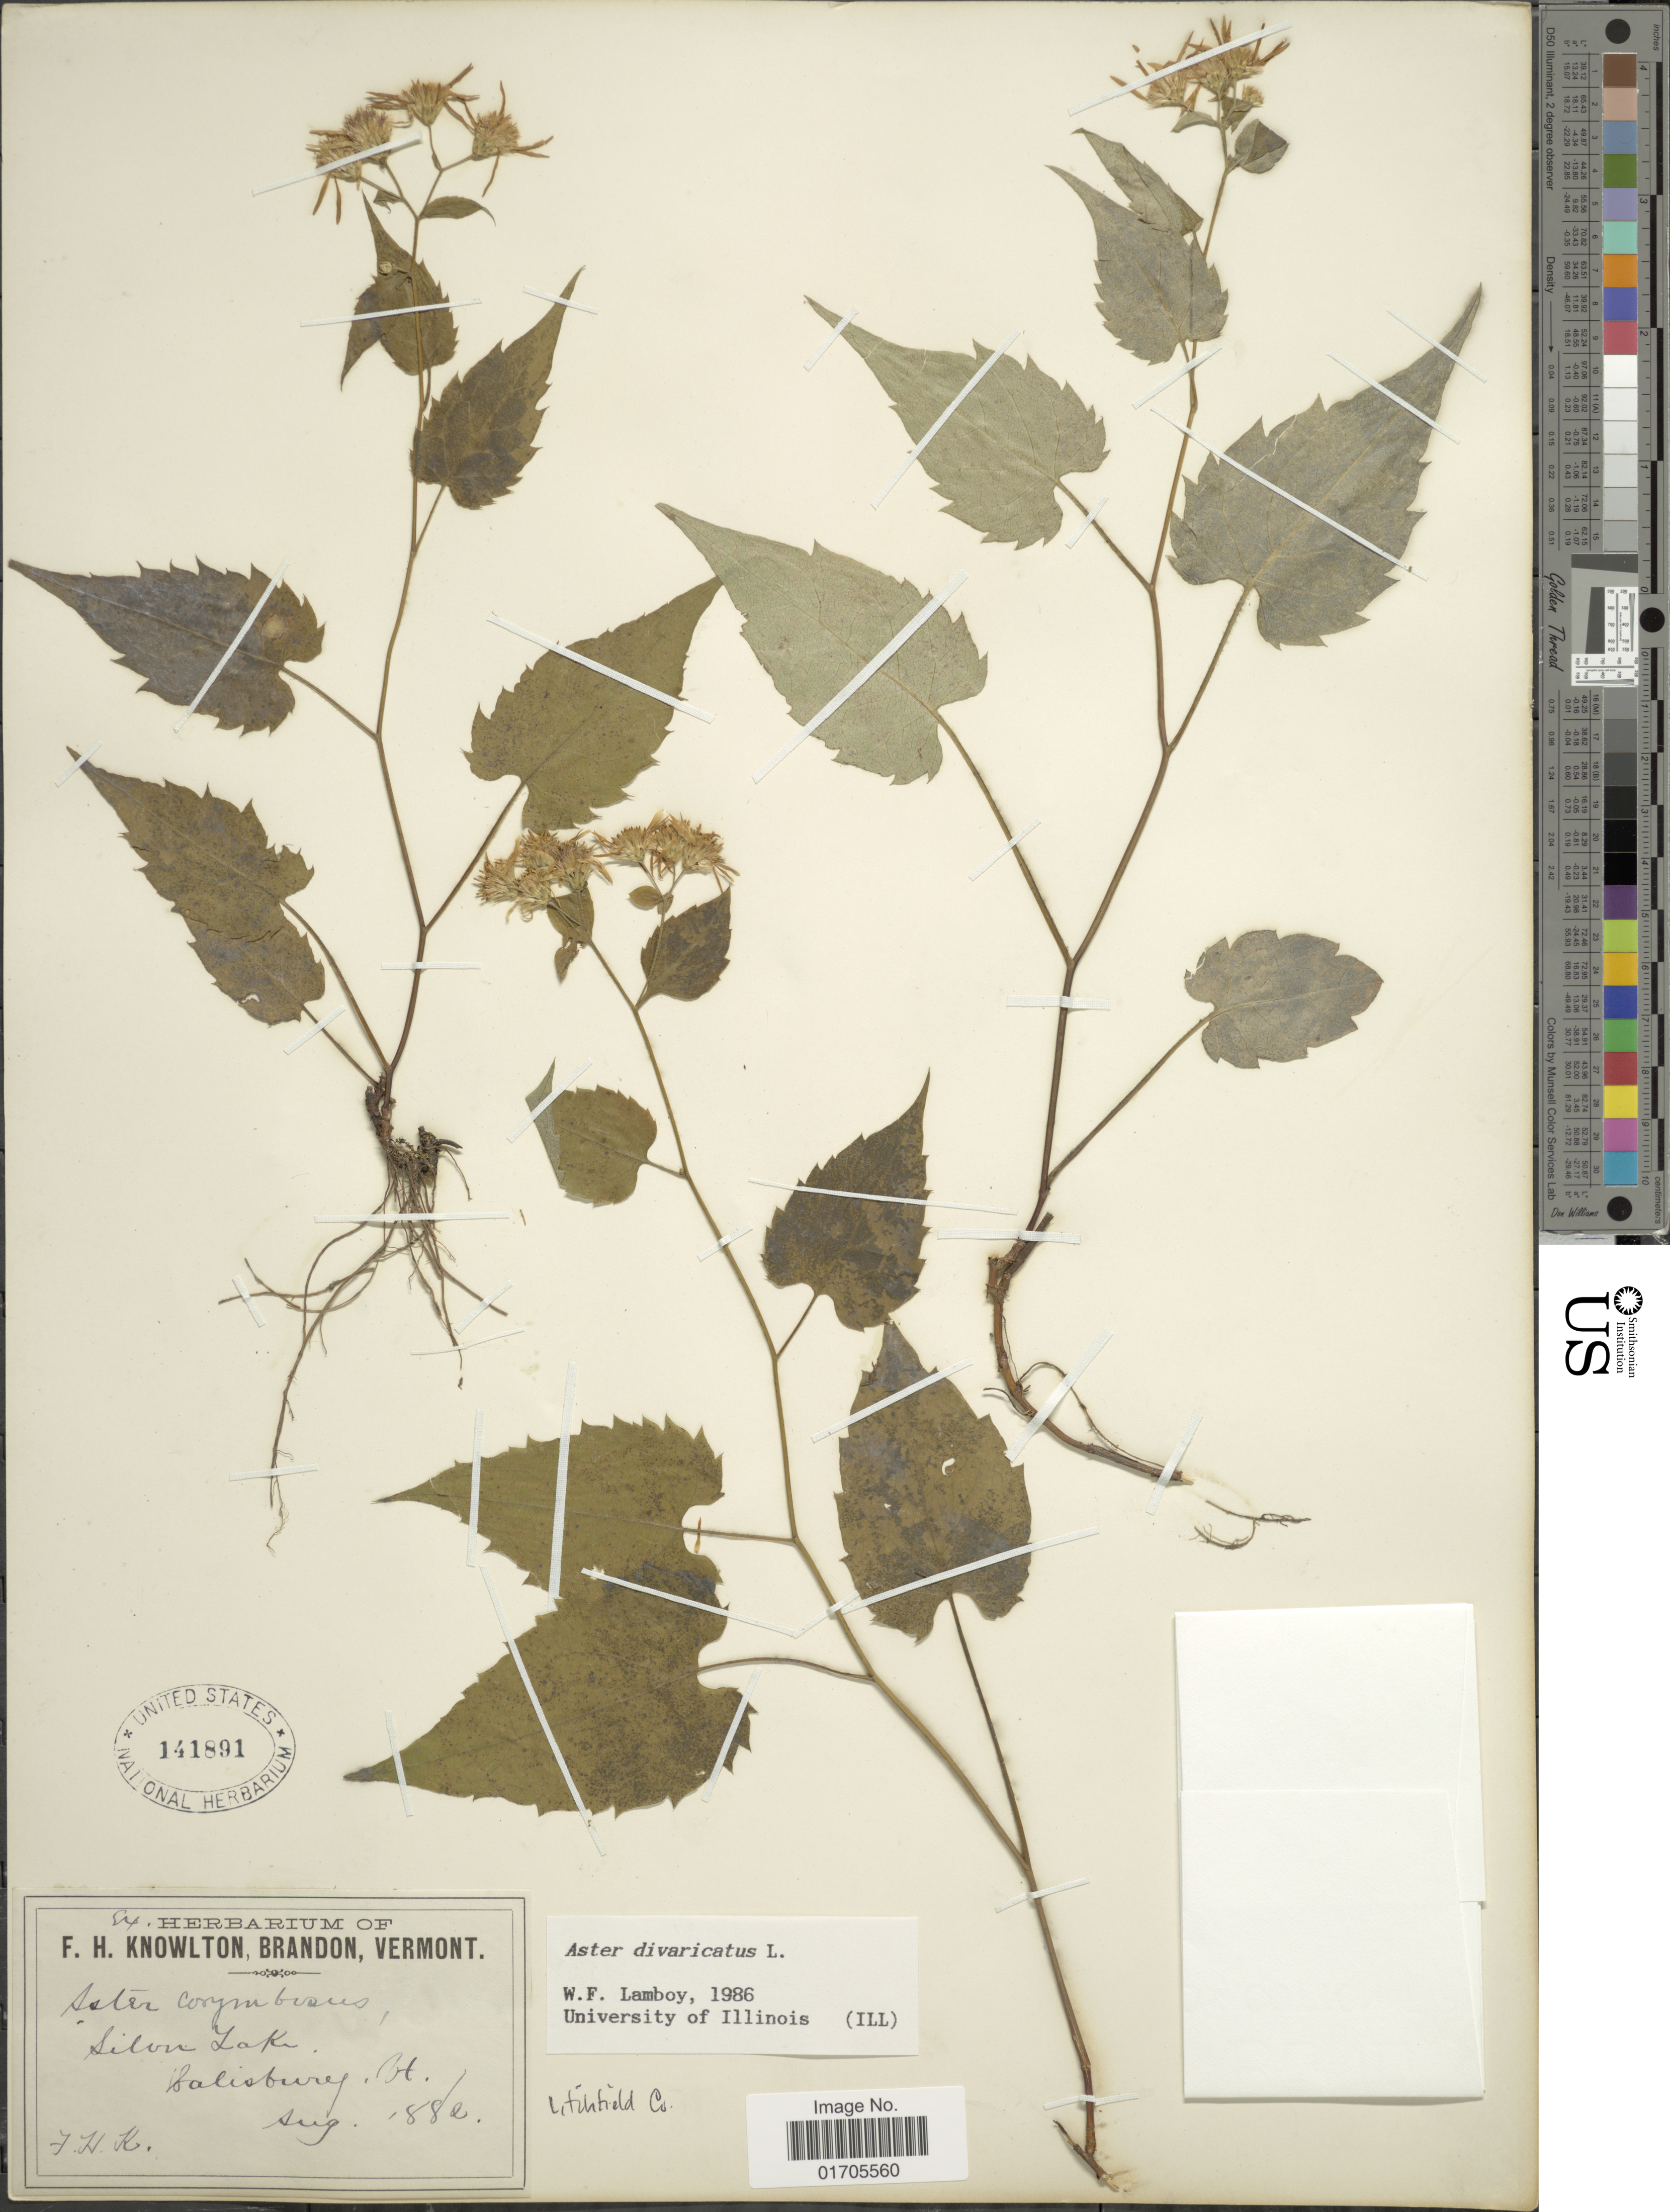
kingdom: Plantae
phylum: Tracheophyta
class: Magnoliopsida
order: Asterales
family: Asteraceae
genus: Eurybia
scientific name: Eurybia divaricata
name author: (L.) G.L. Nesom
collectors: F. H. Knowlton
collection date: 1882-08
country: United States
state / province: Vermont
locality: Silver Lake, Salisbury, Vt.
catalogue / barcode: US 141891